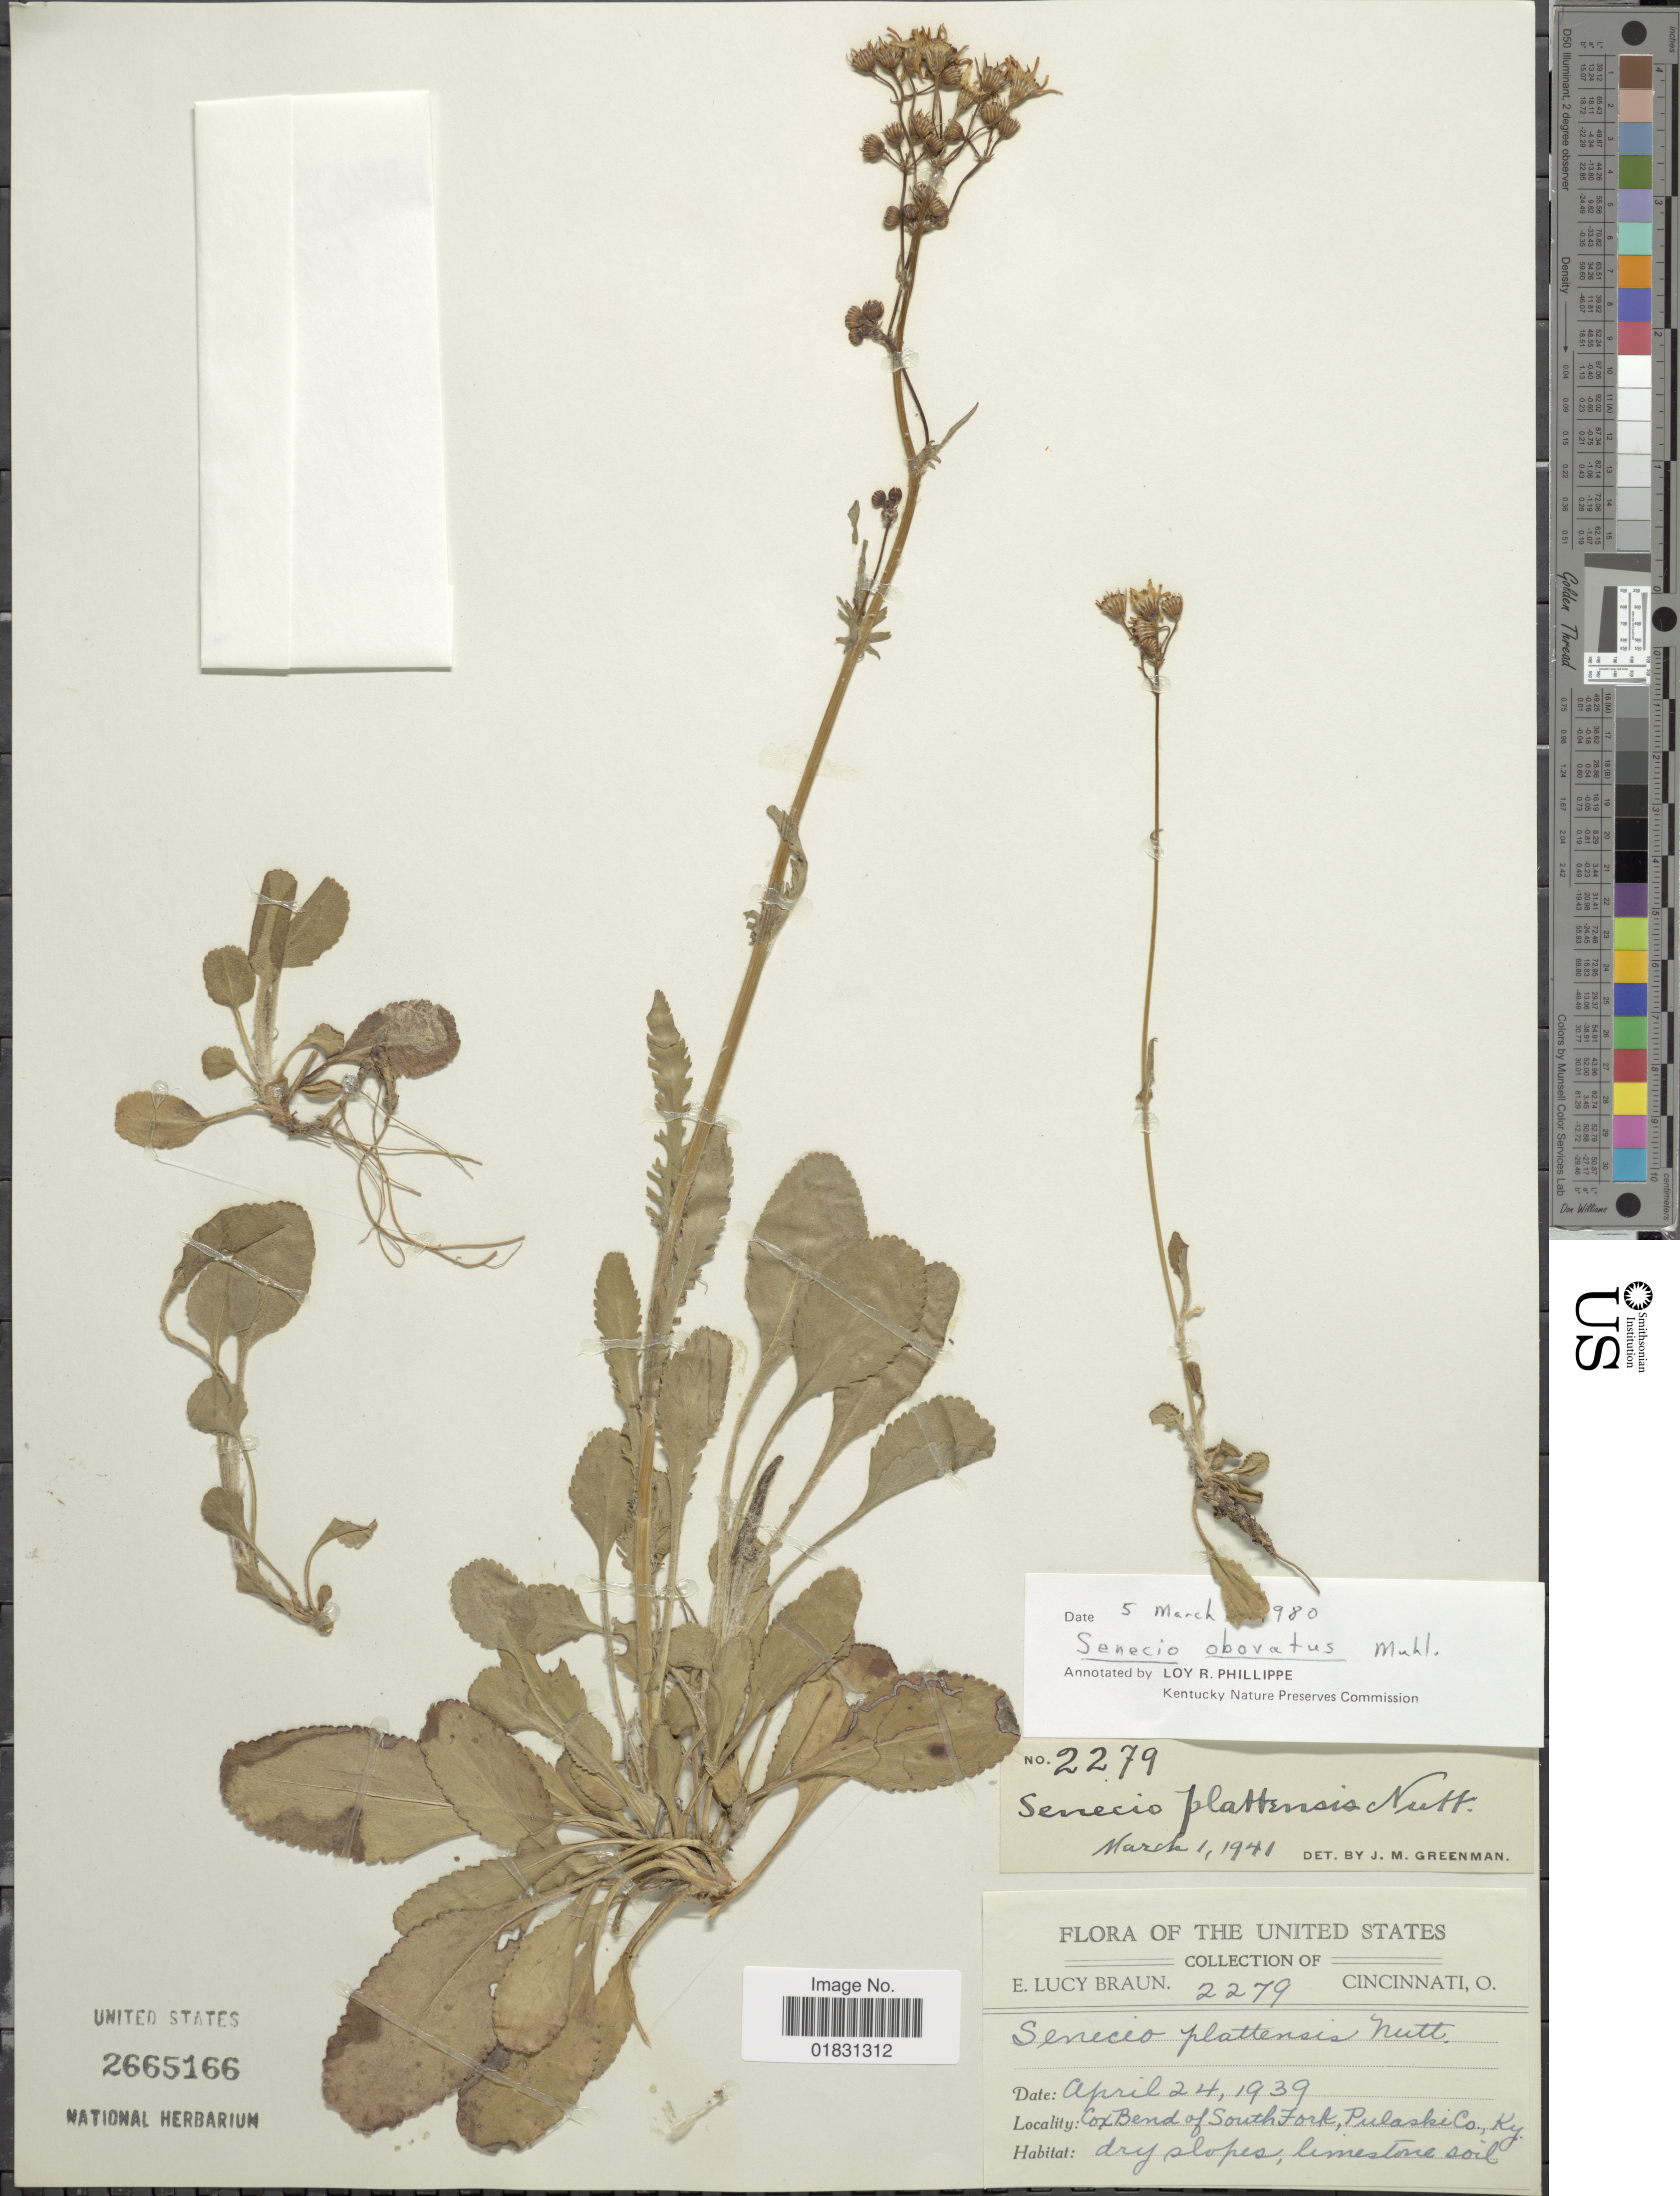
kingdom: Plantae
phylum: Tracheophyta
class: Magnoliopsida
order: Asterales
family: Asteraceae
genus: Packera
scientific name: Packera obovata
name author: (Muhl. ex Willd.) W.A. Weber & Á. Löve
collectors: E. L. Braun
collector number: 2279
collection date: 1939-04-24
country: United States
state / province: Kentucky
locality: Co Bend of South Fork, Pulaski Co, dry slopes, limetone soil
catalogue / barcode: US 2665166